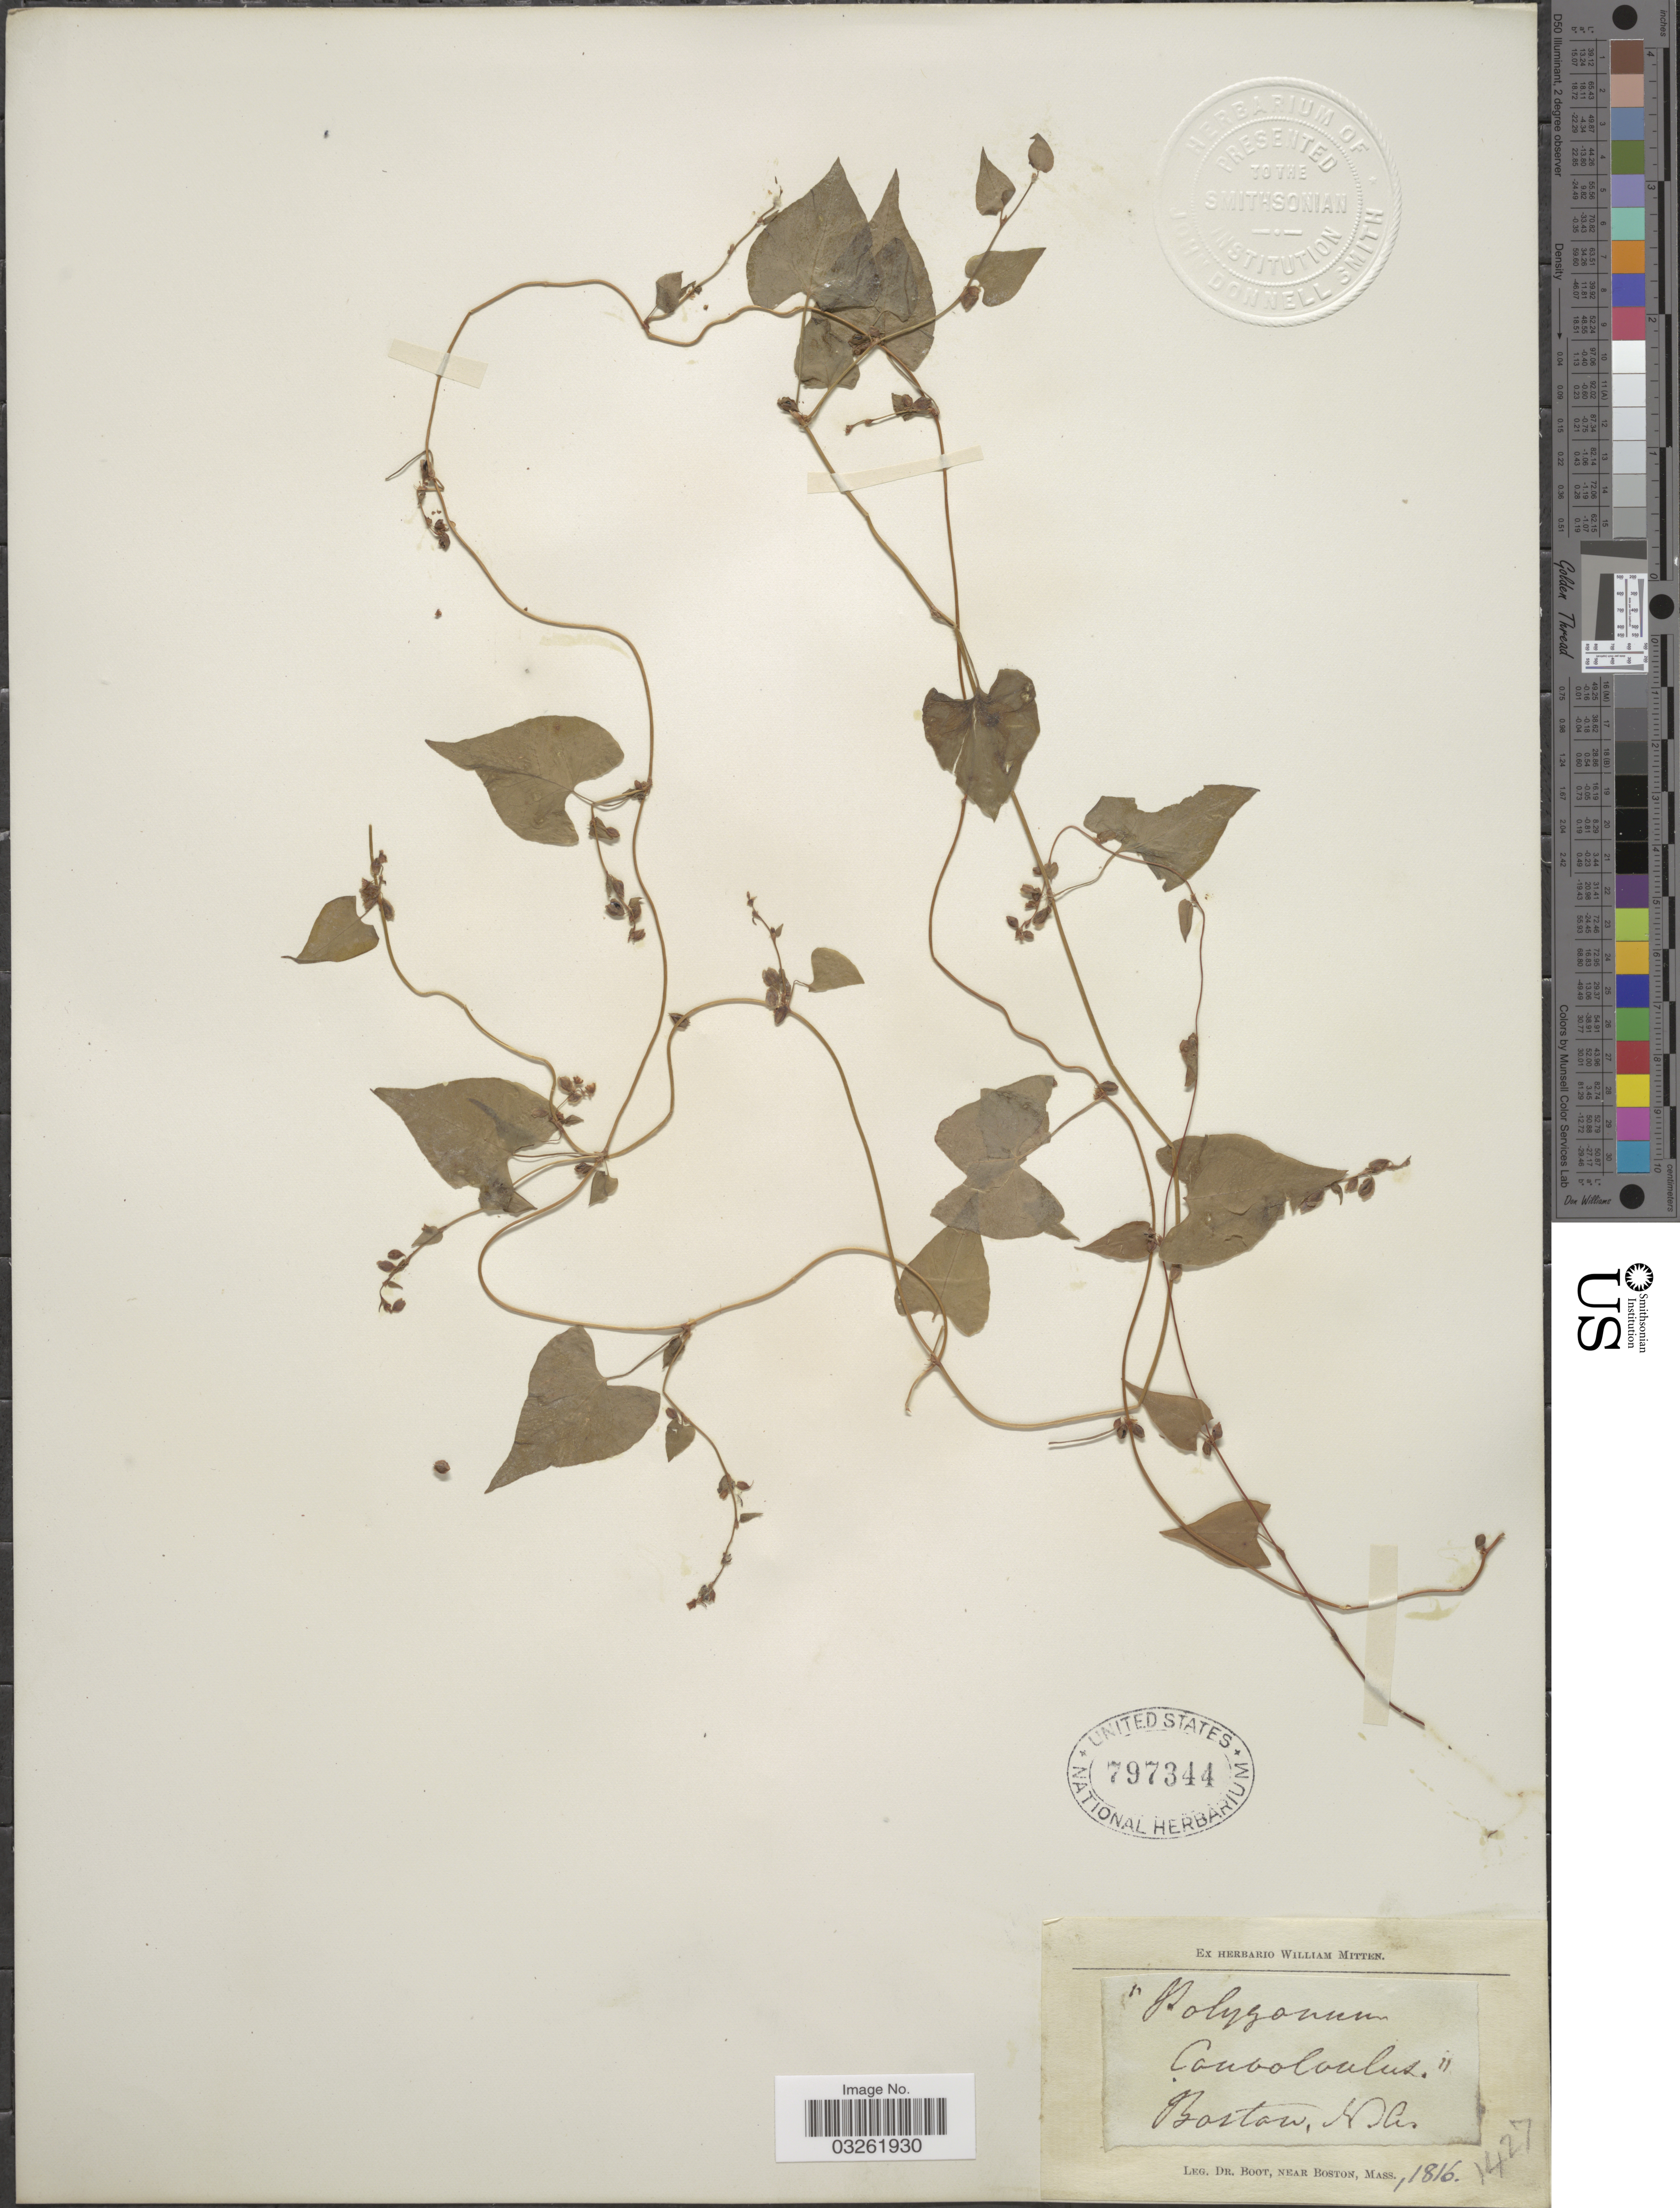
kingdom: Plantae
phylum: Tracheophyta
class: Magnoliopsida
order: Caryophyllales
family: Polygonaceae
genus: Fallopia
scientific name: Fallopia scandens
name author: (L.) Holub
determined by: Strong, Mark T., (BOT), Smithsonian Institution - National Museum of Natural History (UNITED STATES)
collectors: Boot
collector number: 1427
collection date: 1816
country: United States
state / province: Massachusetts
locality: Boston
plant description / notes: Fallopia cristata (Engelm. & A. Gray) Holub here treated as a heterotypic synonym.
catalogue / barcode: US 797344